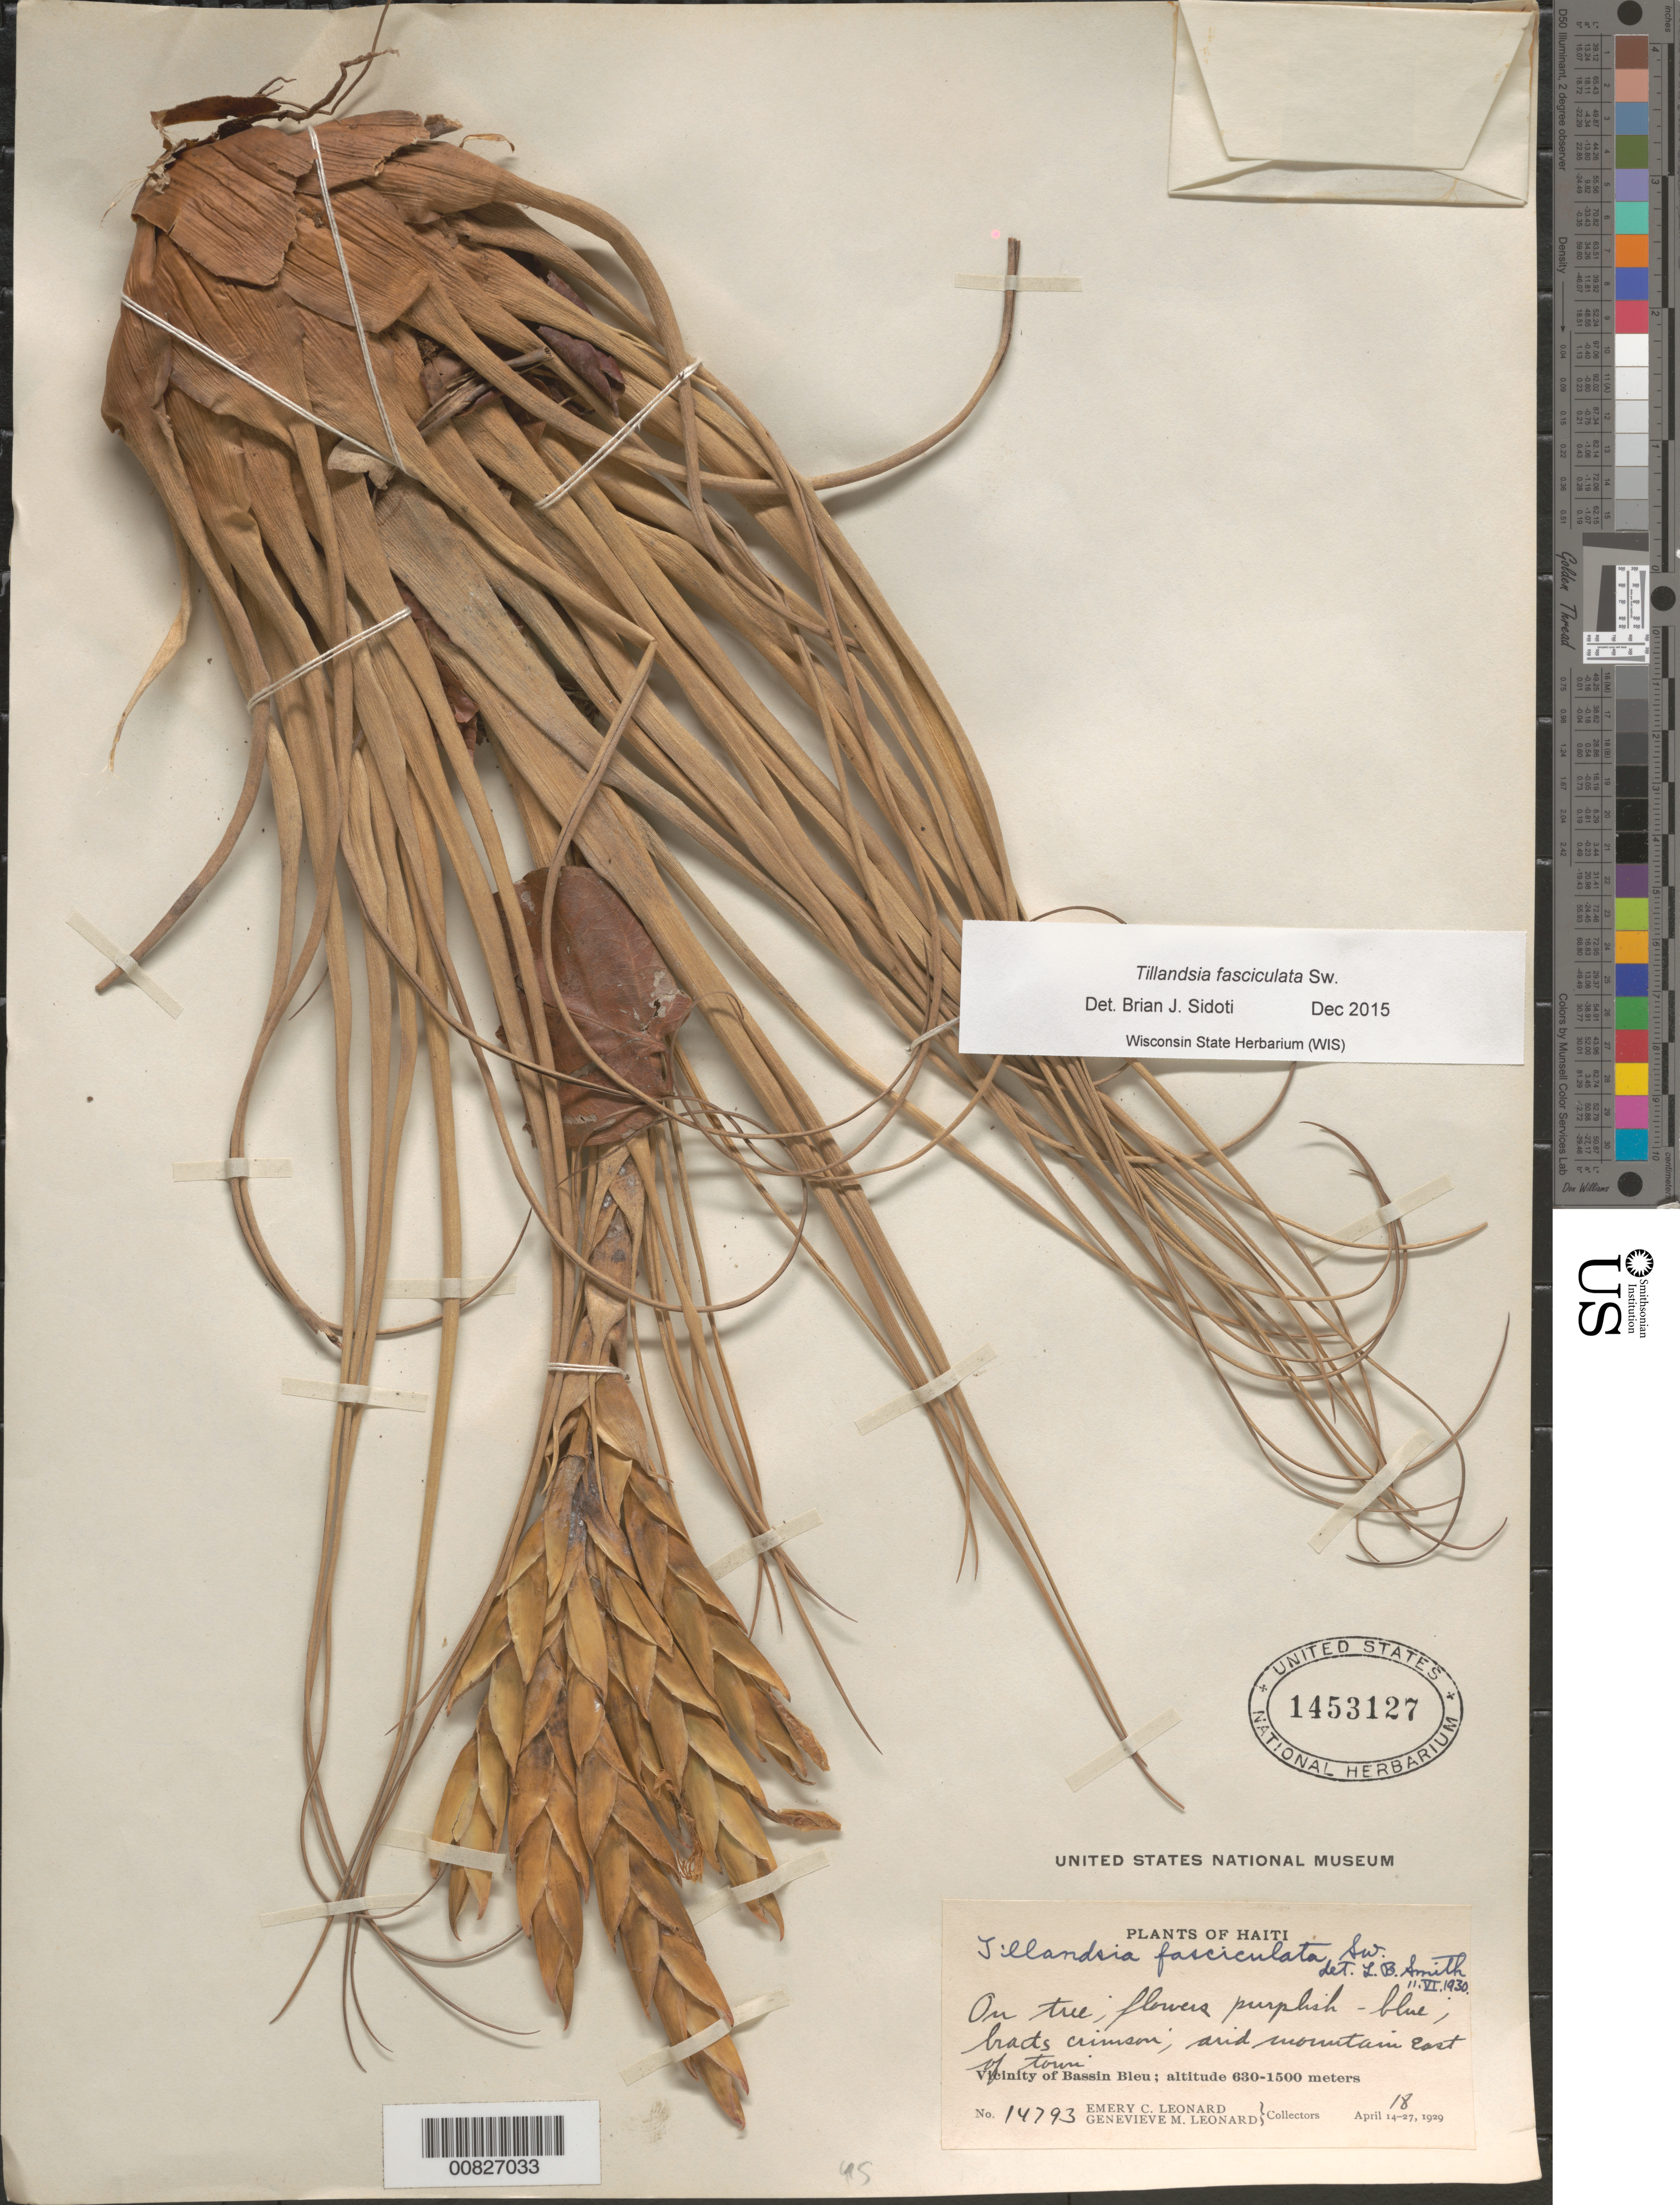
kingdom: Plantae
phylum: Tracheophyta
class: Liliopsida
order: Poales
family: Bromeliaceae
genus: Tillandsia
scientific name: Tillandsia fasciculata var. densispica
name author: Mez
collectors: E. C. Leonard & G. M. Leonard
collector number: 14793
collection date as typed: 18 Apr 1929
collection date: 1929-04-18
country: Haiti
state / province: Nord-Ouest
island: Hispaniola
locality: Vicinity of Bassin Bleu. Arid mountain east of town.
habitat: On tree.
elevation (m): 630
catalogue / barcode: US 1453127